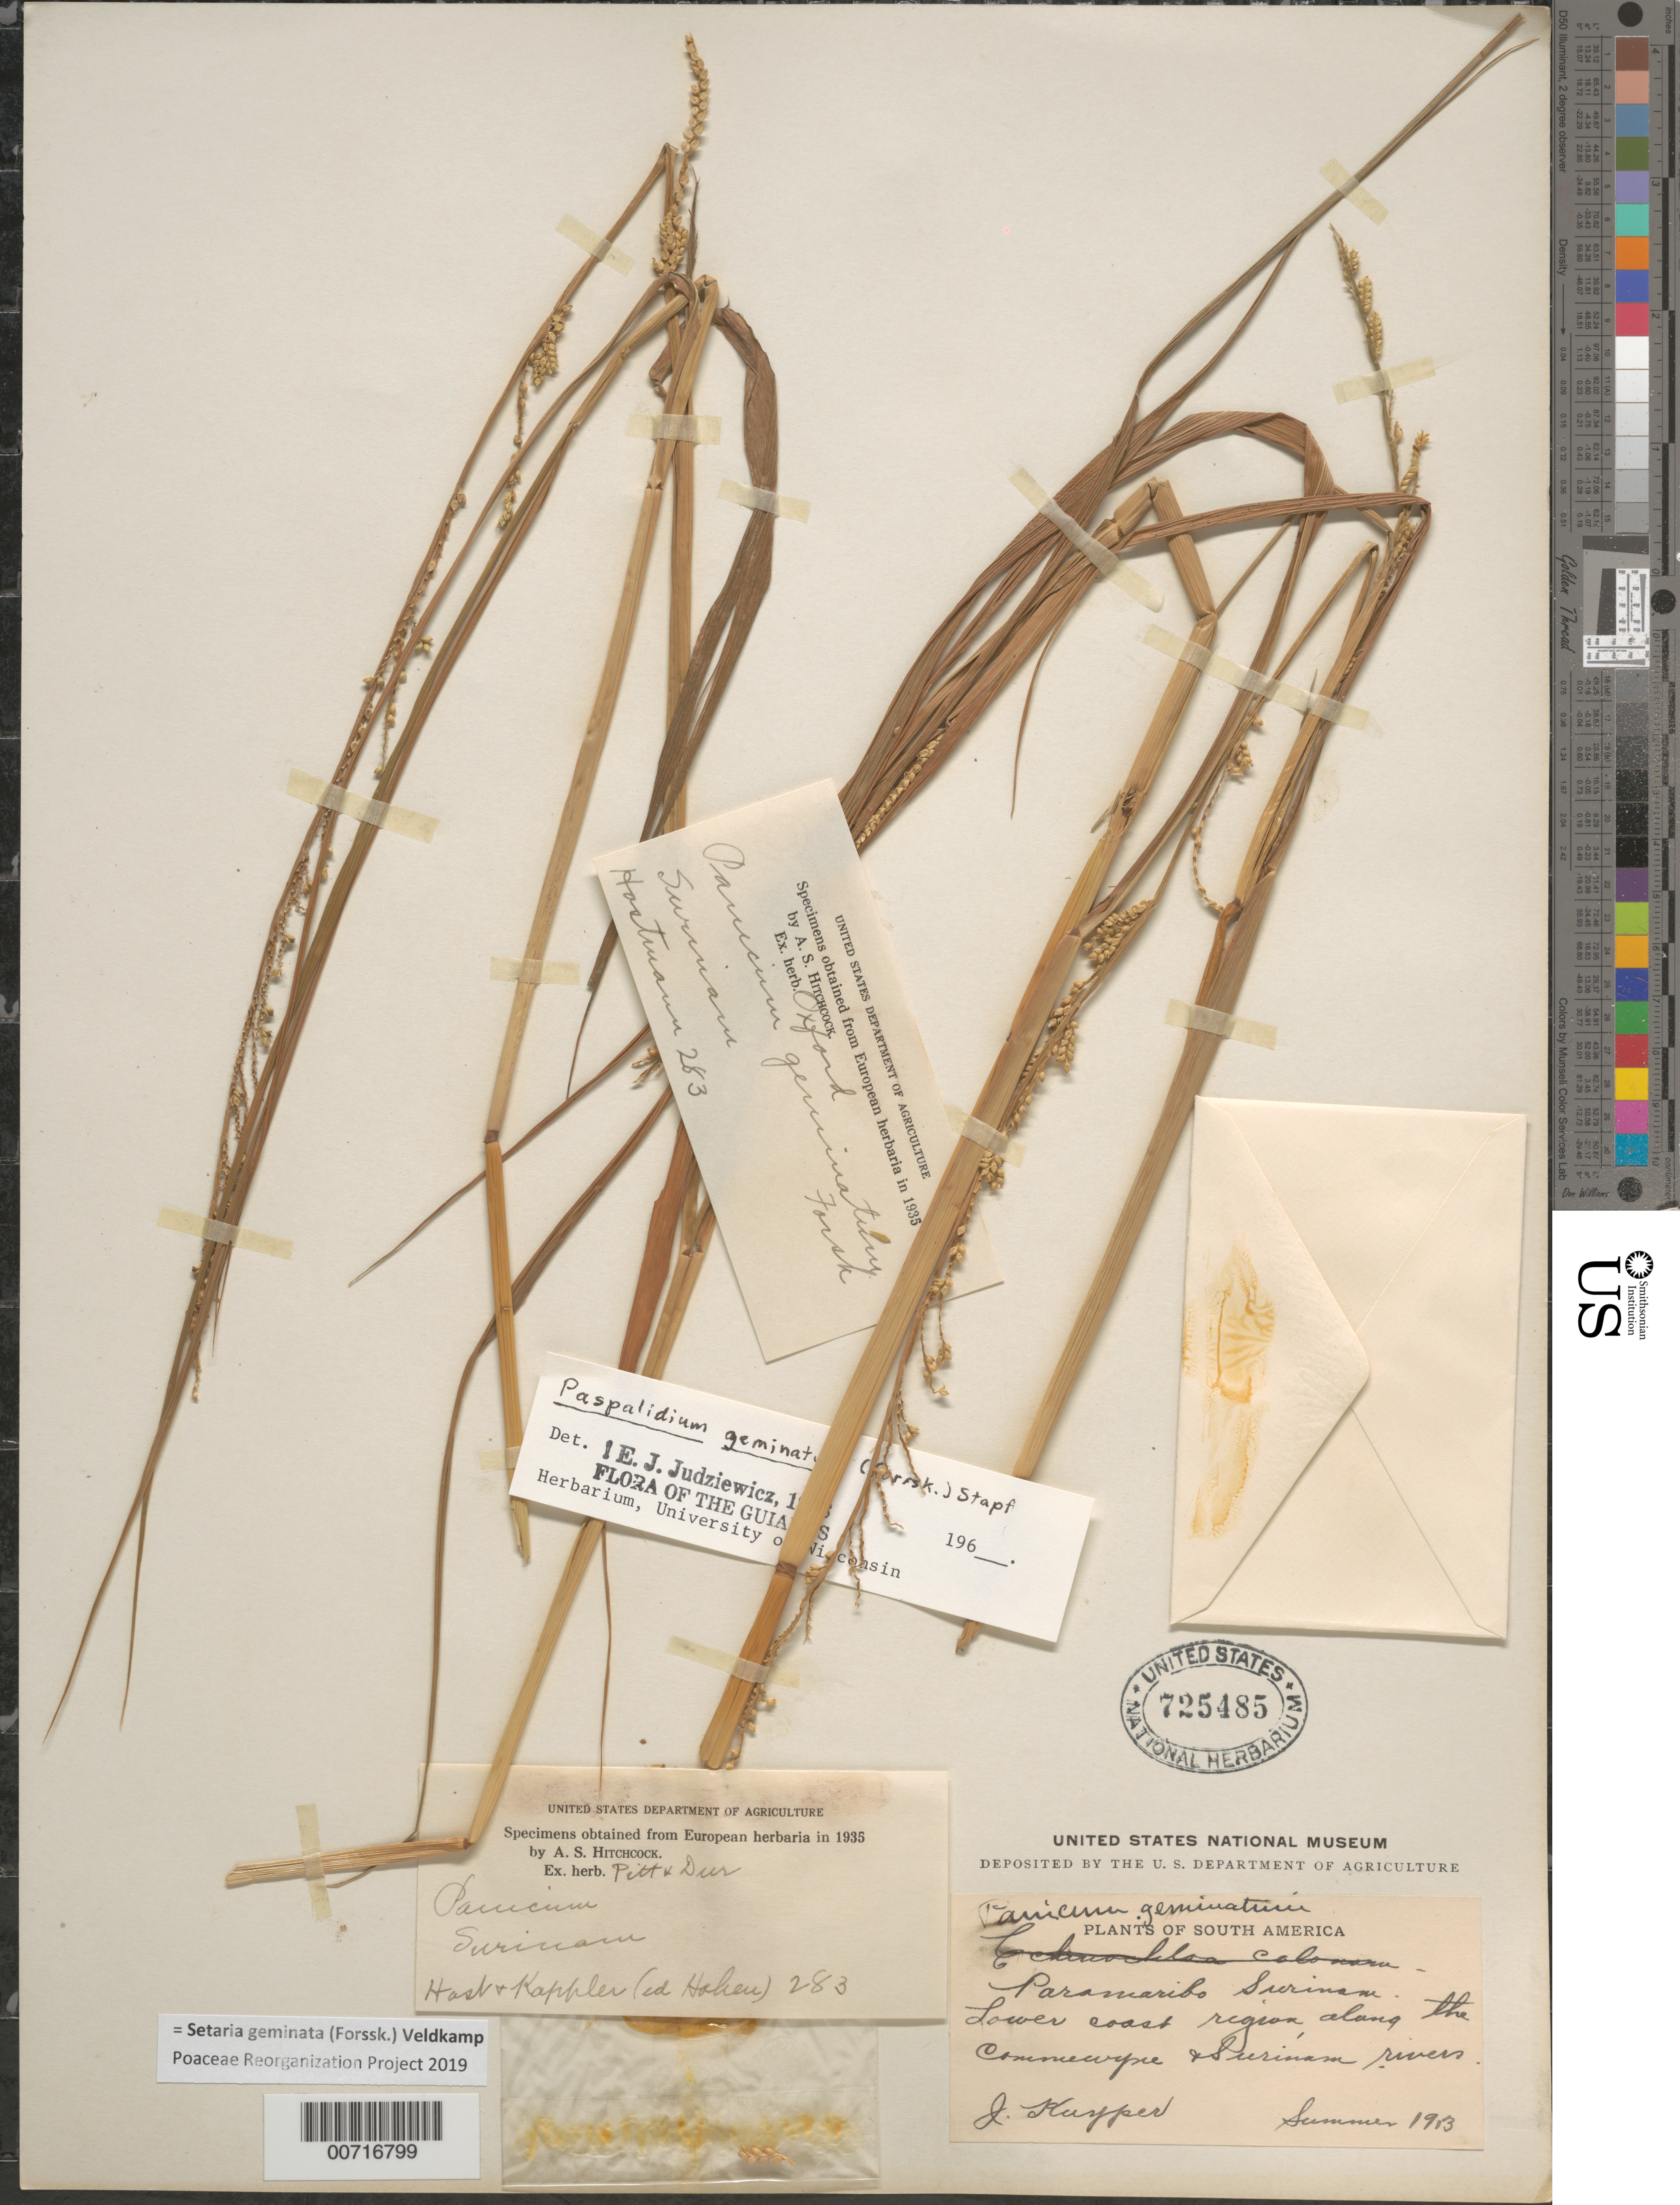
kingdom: Plantae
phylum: Tracheophyta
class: Liliopsida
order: Poales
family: Poaceae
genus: Setaria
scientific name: Setaria geminata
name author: (Forssk.) Veldkamp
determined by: Poaceae Reorganization Project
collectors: J. Kuyper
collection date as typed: Summer 1913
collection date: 1913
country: Suriname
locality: Paramaribo, lower coast region along the Commewyne and Surinam Rivers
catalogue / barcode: US 725485